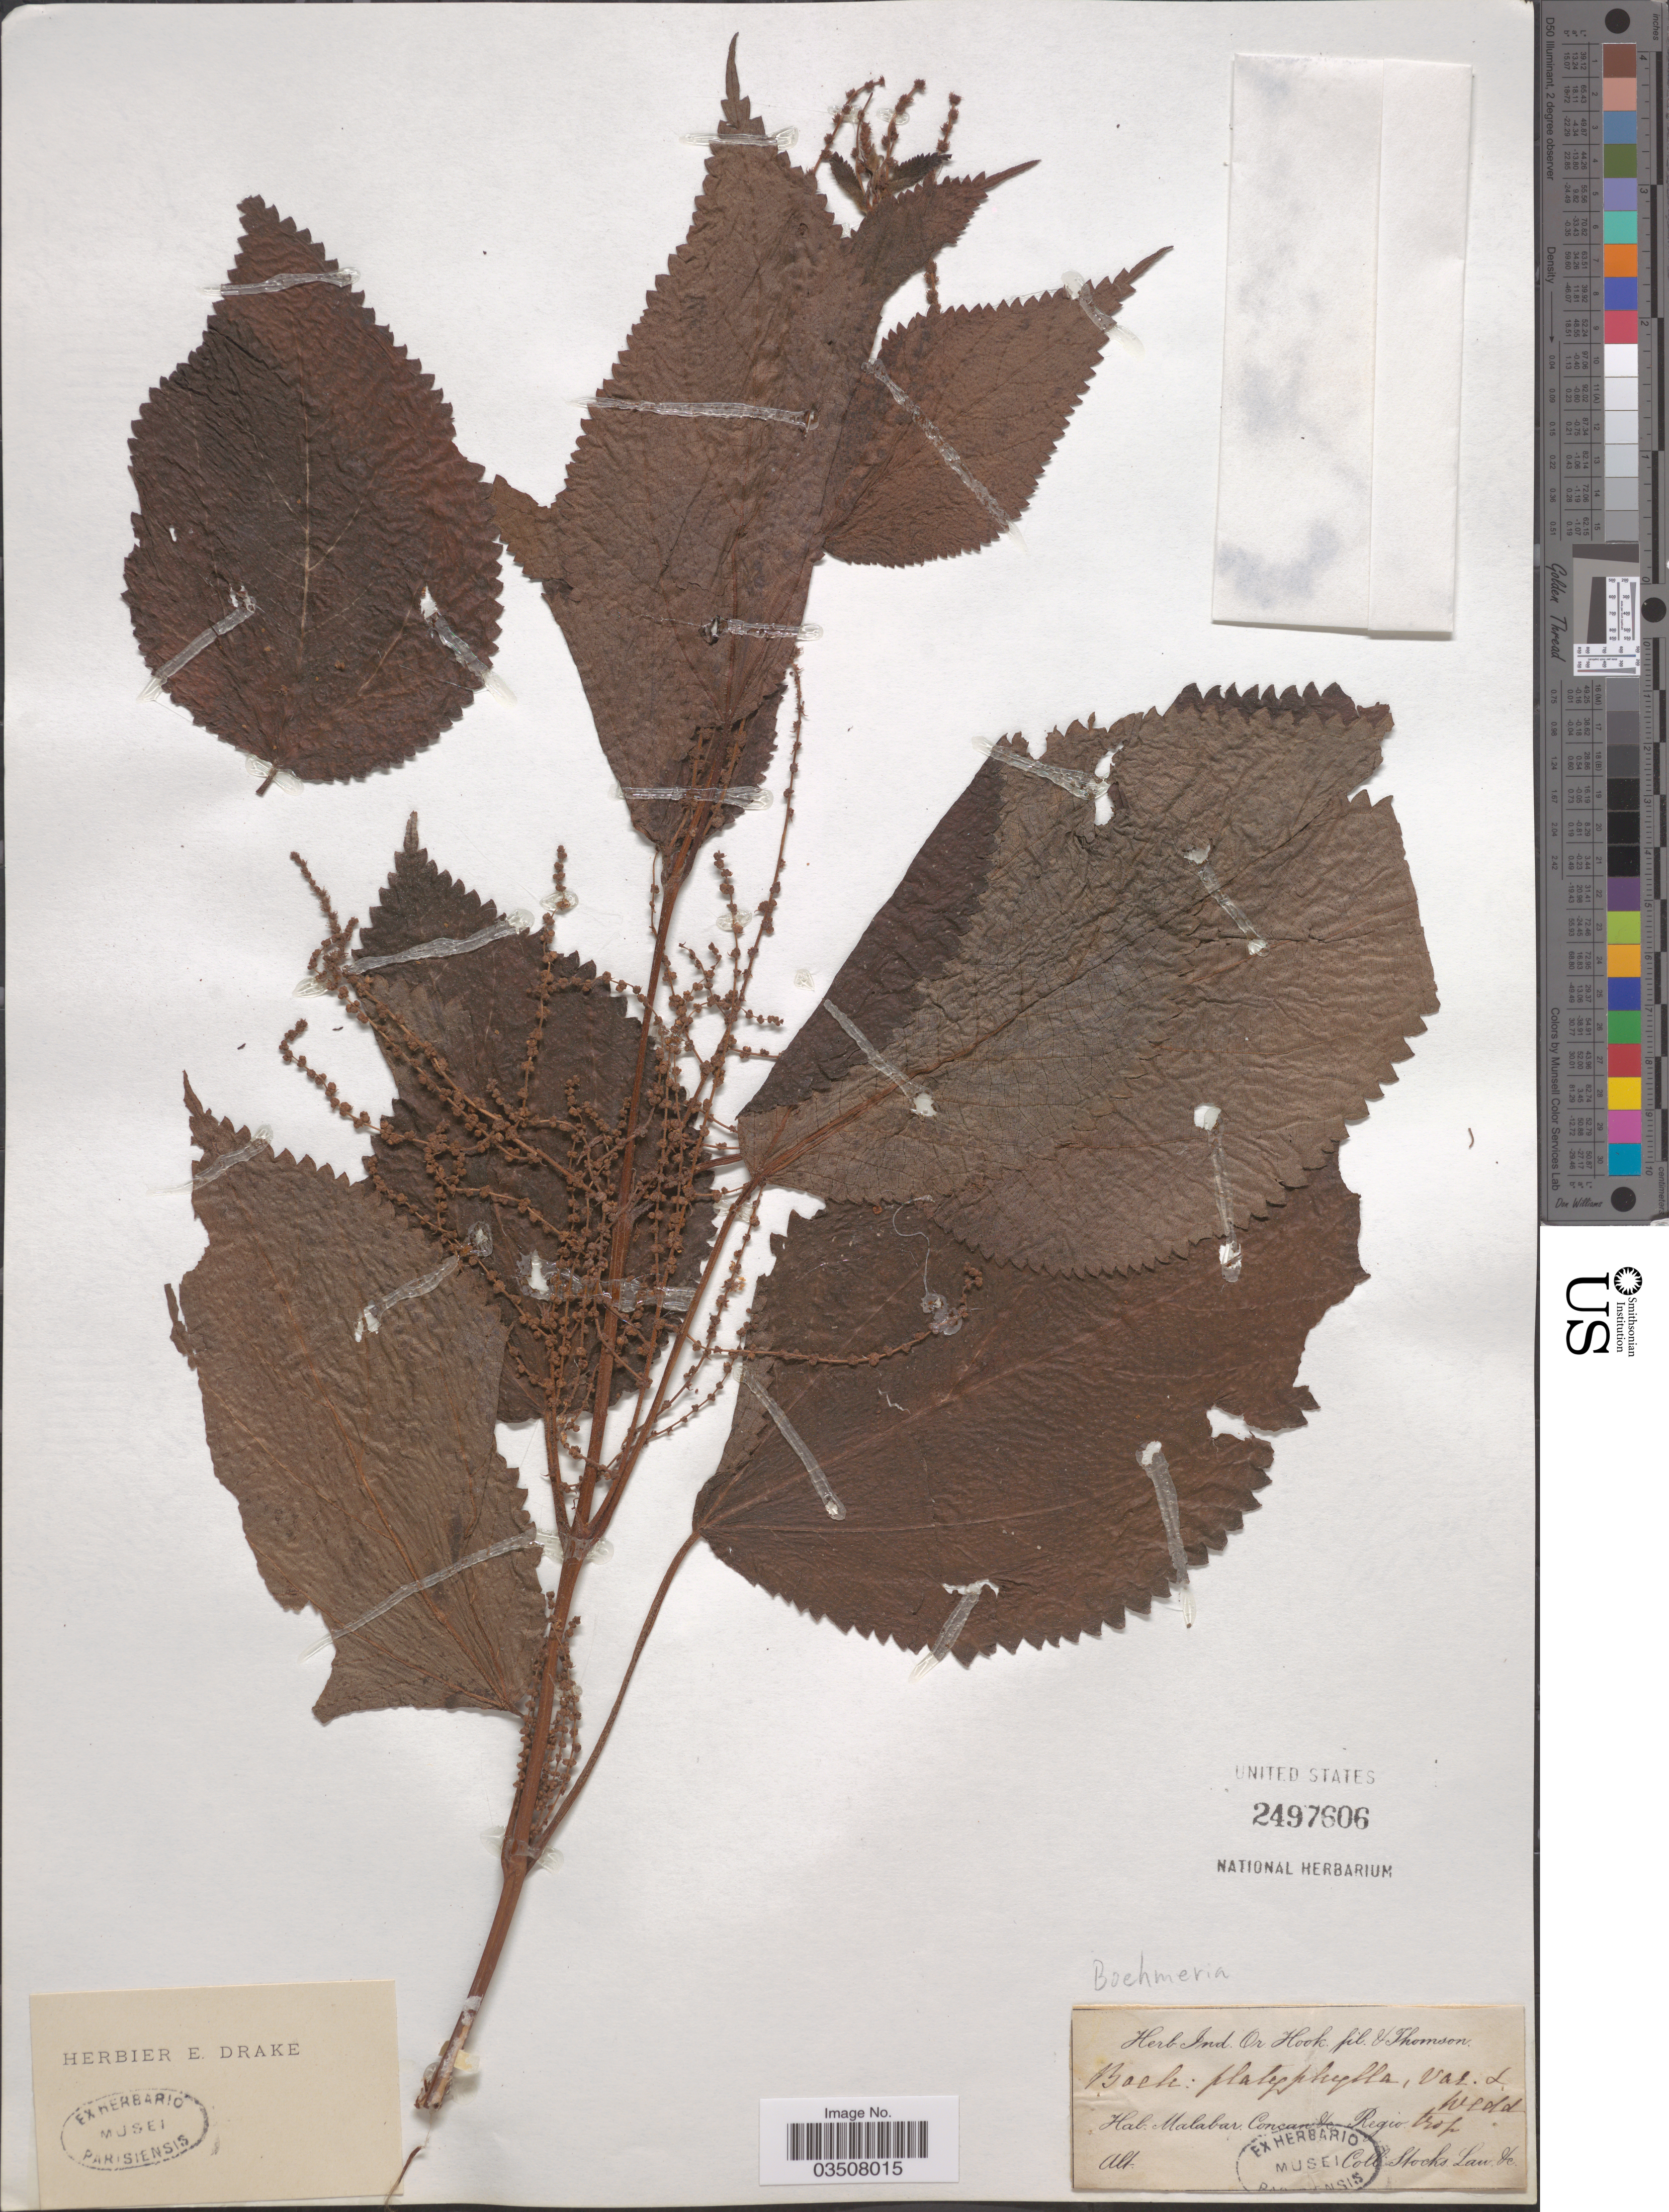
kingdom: Plantae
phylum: Tracheophyta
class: Magnoliopsida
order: Rosales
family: Urticaceae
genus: Boehmeria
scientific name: Boehmeria sp.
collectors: Stocks, -- & -. Law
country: India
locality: Malabar. Concan &c. Regio trop.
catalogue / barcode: US 2497606